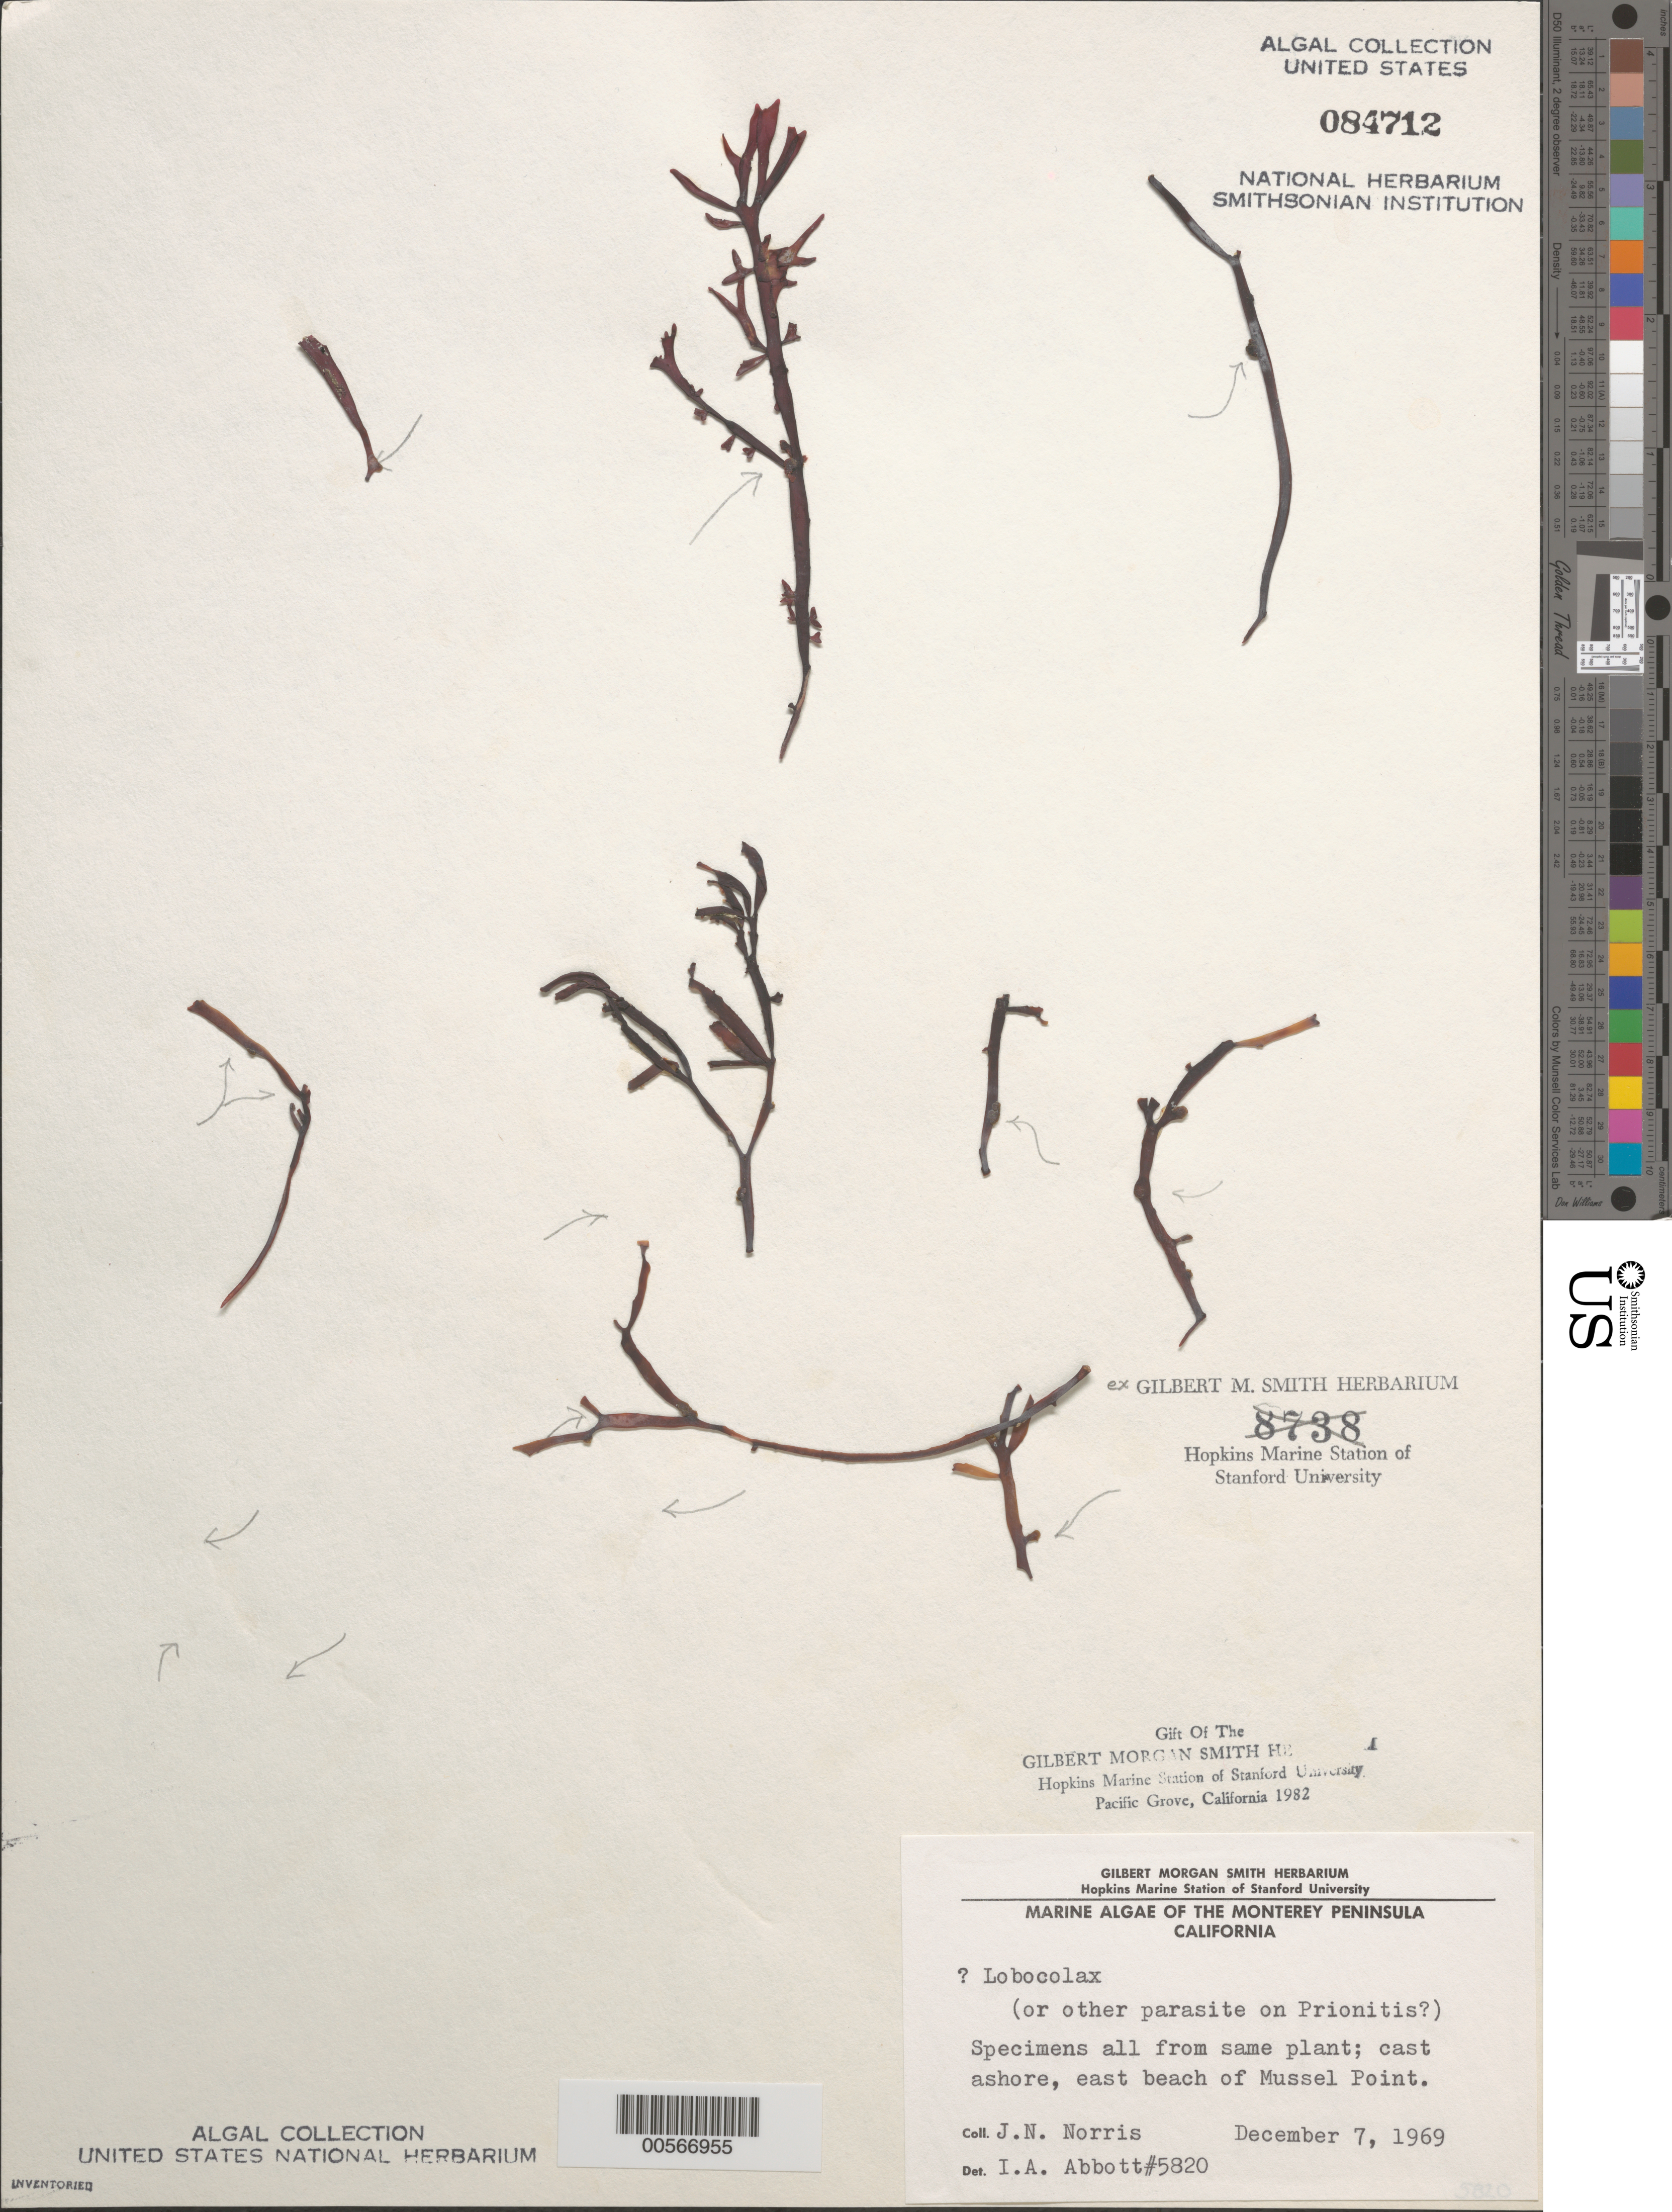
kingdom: Plantae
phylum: Rhodophyta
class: Florideophyceae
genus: Lobocolax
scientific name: Lobocolax sp.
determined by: Abbott, Isabella A.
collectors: J. N. Norris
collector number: IAA 5820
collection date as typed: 07 Dec 1969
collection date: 1969-12-07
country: United States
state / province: California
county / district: Monterey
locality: East beach of Mussel Point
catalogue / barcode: US 84712